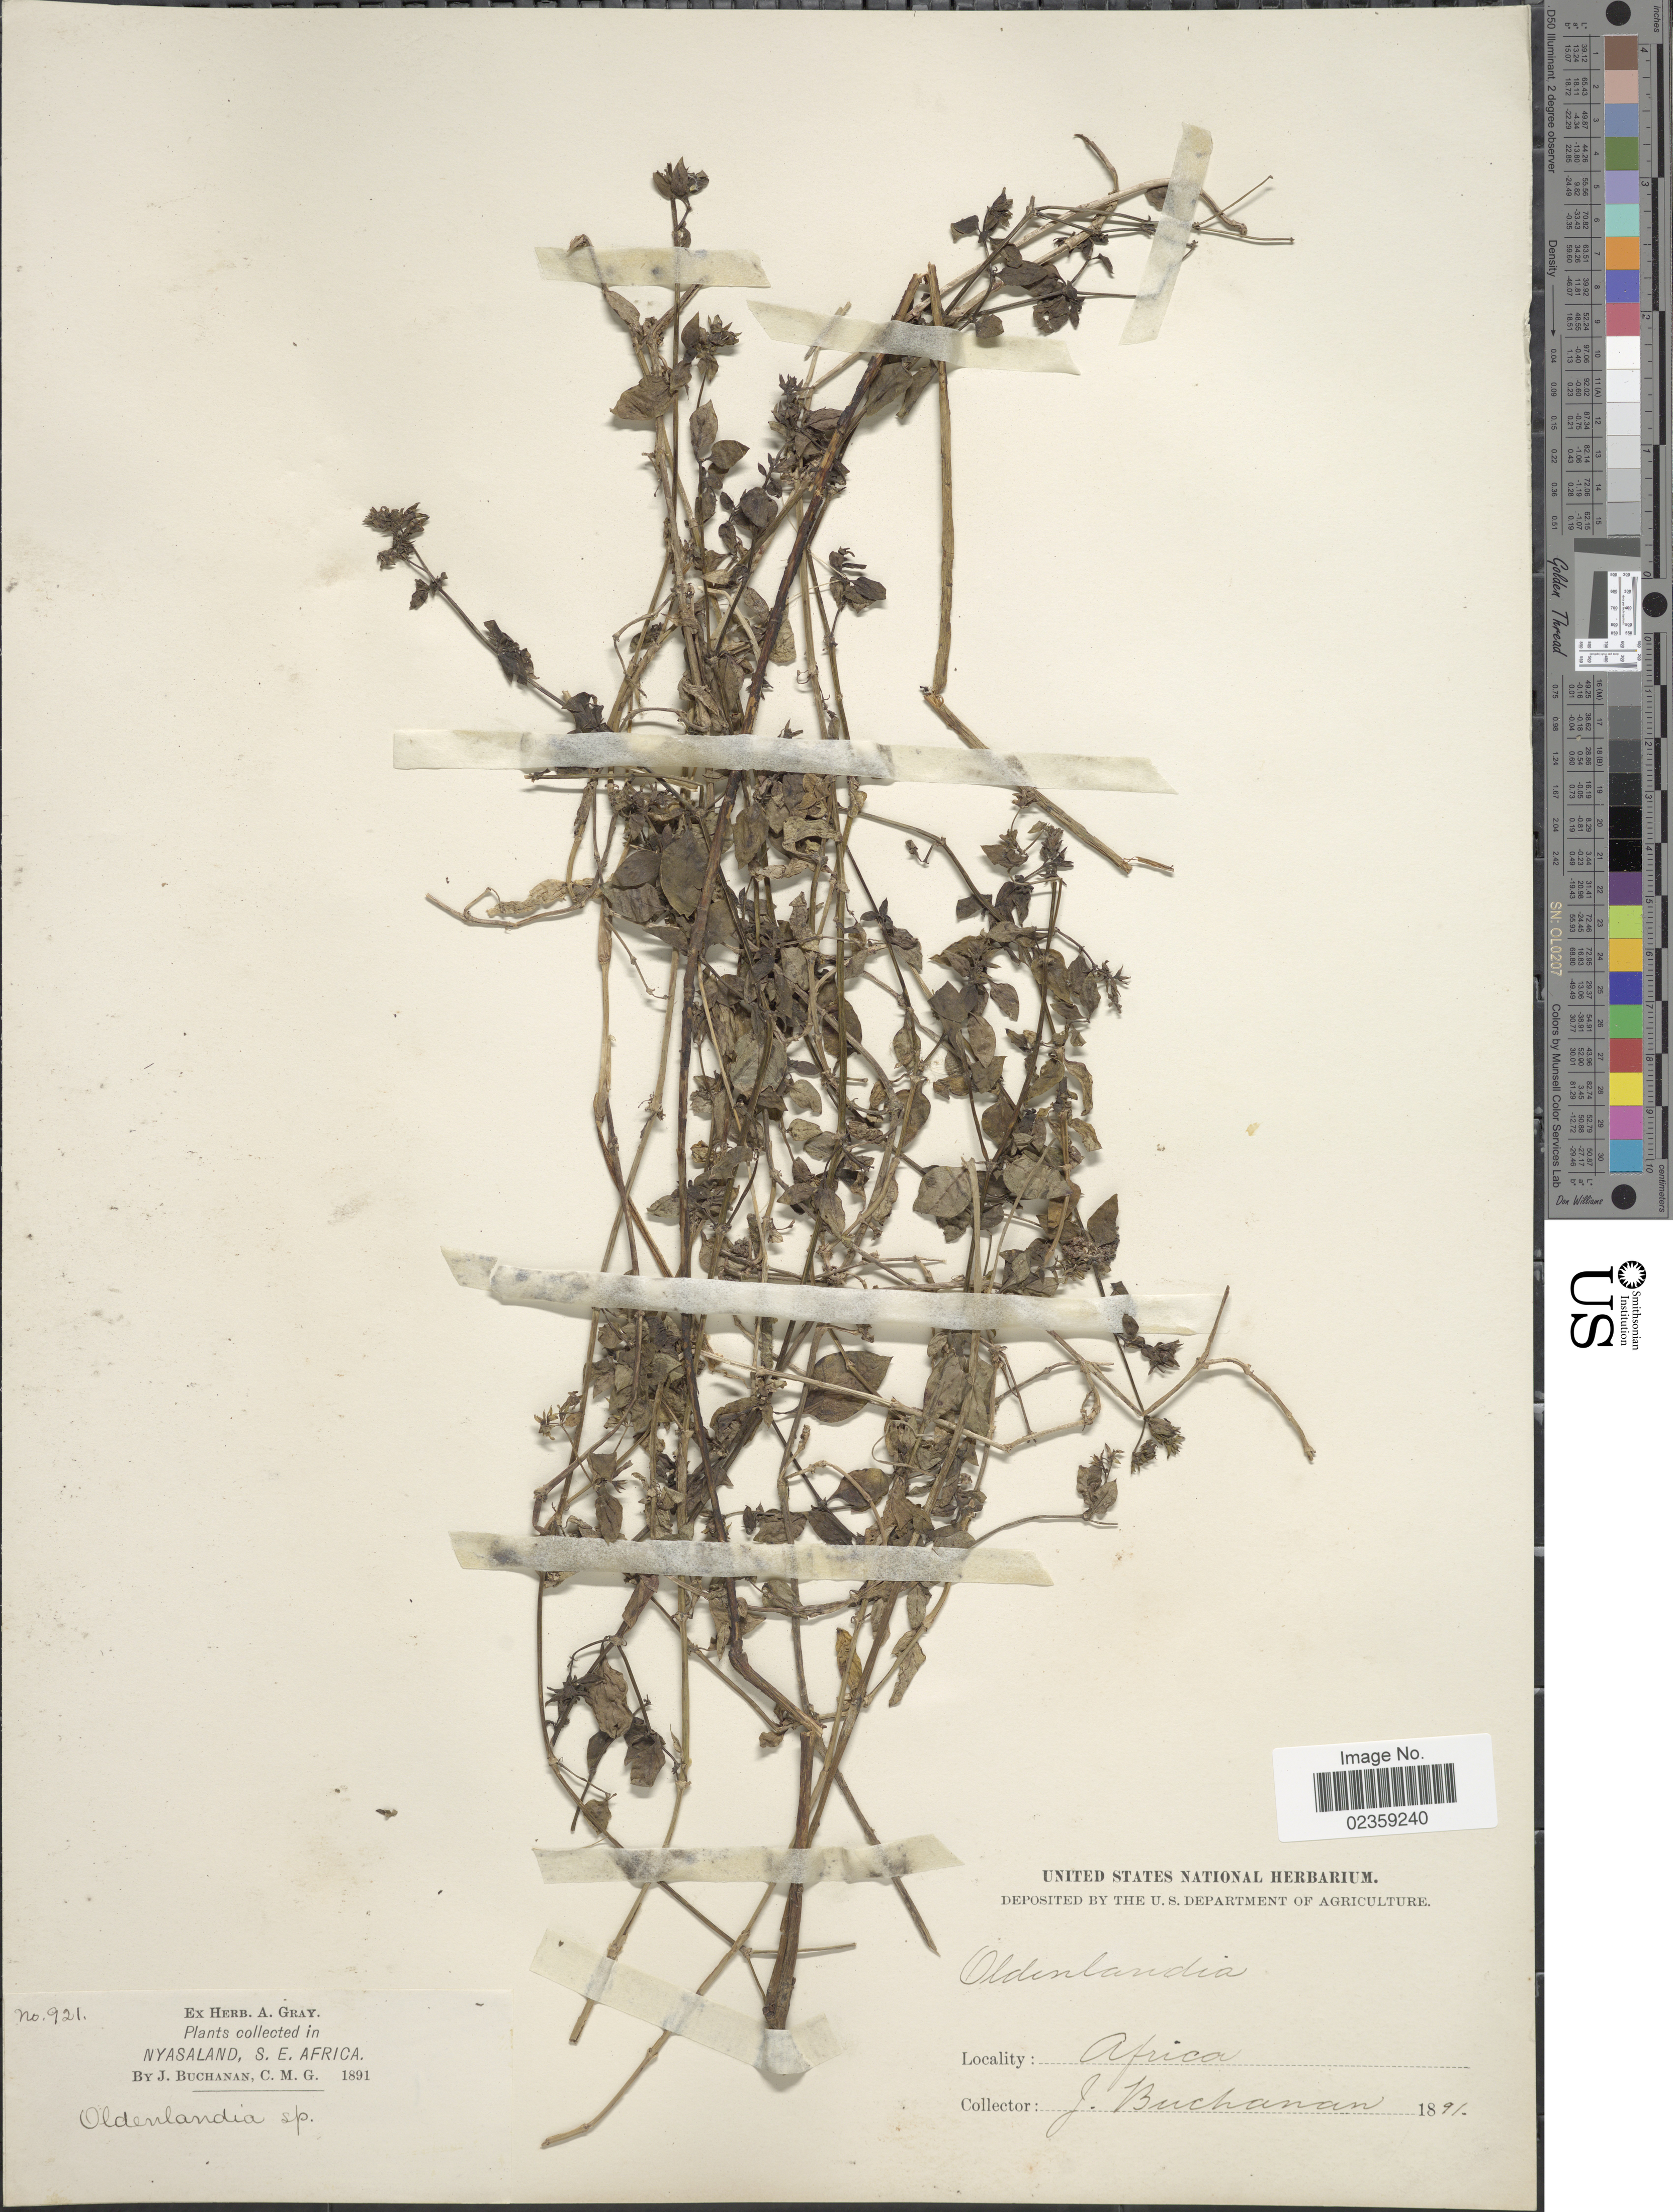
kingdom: Plantae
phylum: Tracheophyta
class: Magnoliopsida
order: Gentianales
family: Rubiaceae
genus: Oldenlandia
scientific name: Oldenlandia sp.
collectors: J. Buchanan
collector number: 921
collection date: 1891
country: Malawi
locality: Nyasaland, S.E. Africa